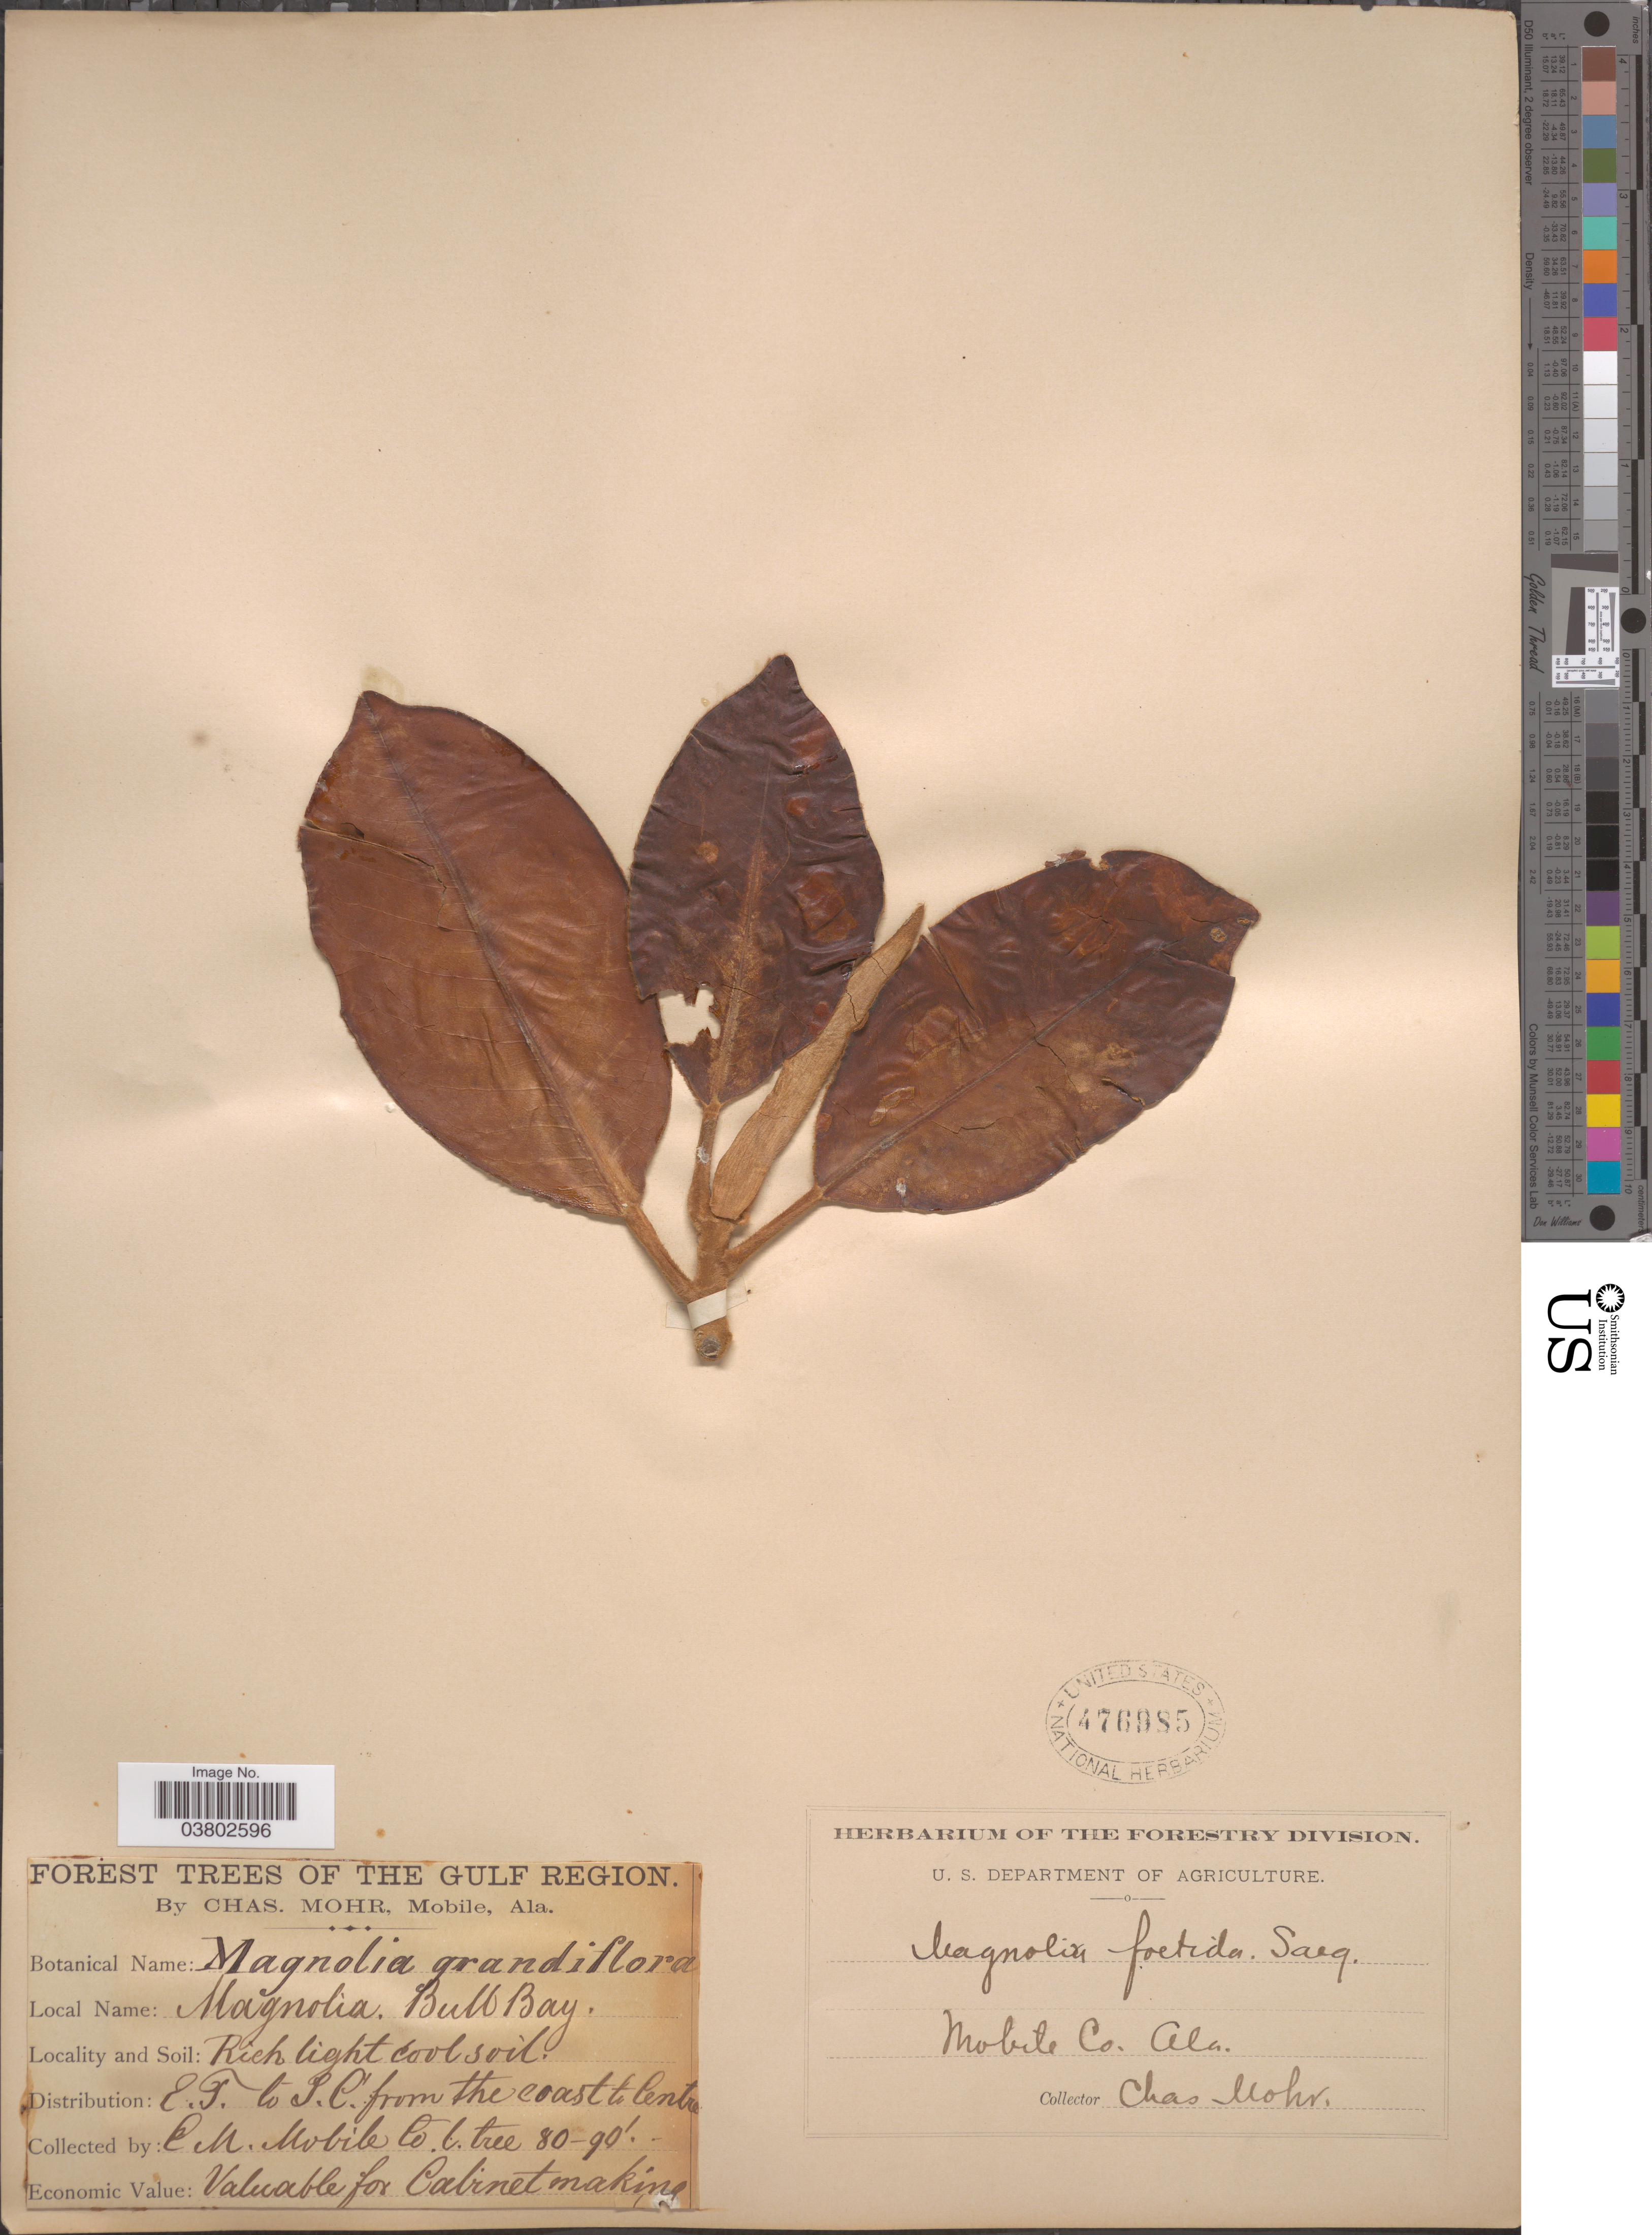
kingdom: Plantae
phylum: Tracheophyta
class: Magnoliopsida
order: Magnoliales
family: Magnoliaceae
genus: Magnolia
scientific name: Magnolia grandiflora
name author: L.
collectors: Mohr, C. T. (herbarium)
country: United States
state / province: Alabama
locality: Mobile Co.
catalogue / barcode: US 476985